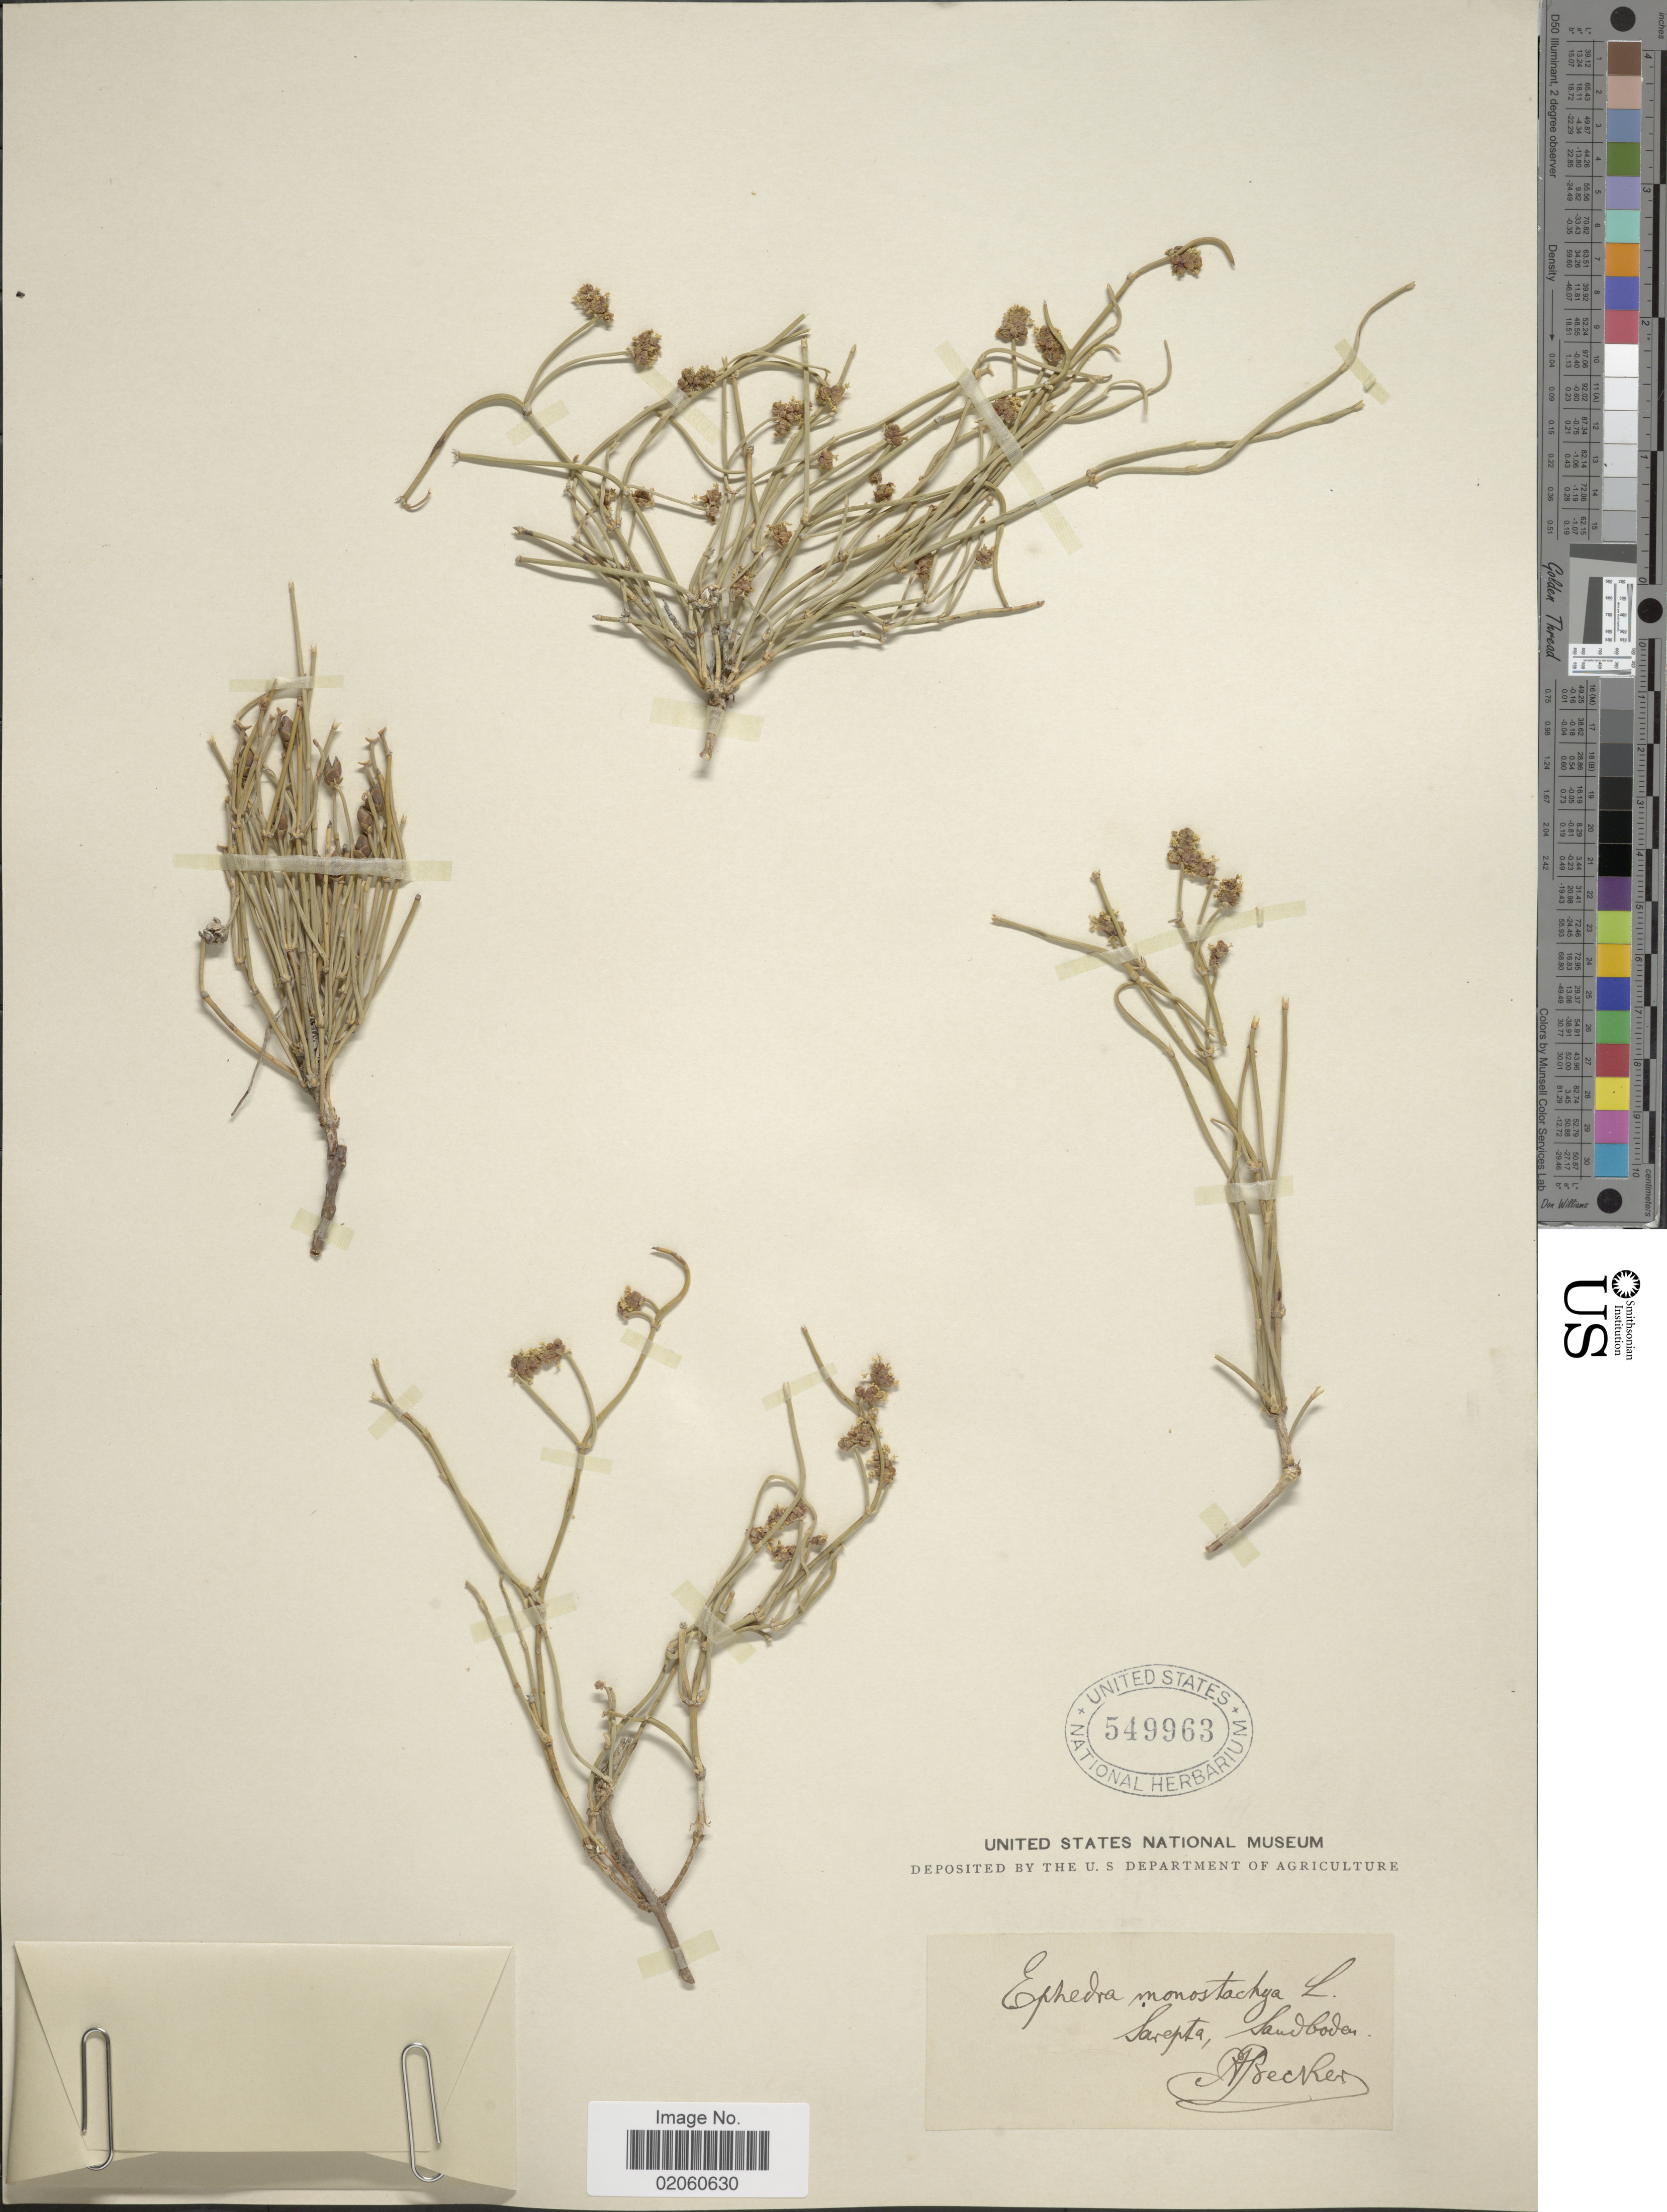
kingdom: Plantae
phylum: Tracheophyta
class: Gnetopsida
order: Ephedrales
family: Ephedraceae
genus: Ephedra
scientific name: Ephedra monostachya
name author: L.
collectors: A. Becker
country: Russian Federation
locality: Sarepta, Sandboden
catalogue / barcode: US 549963